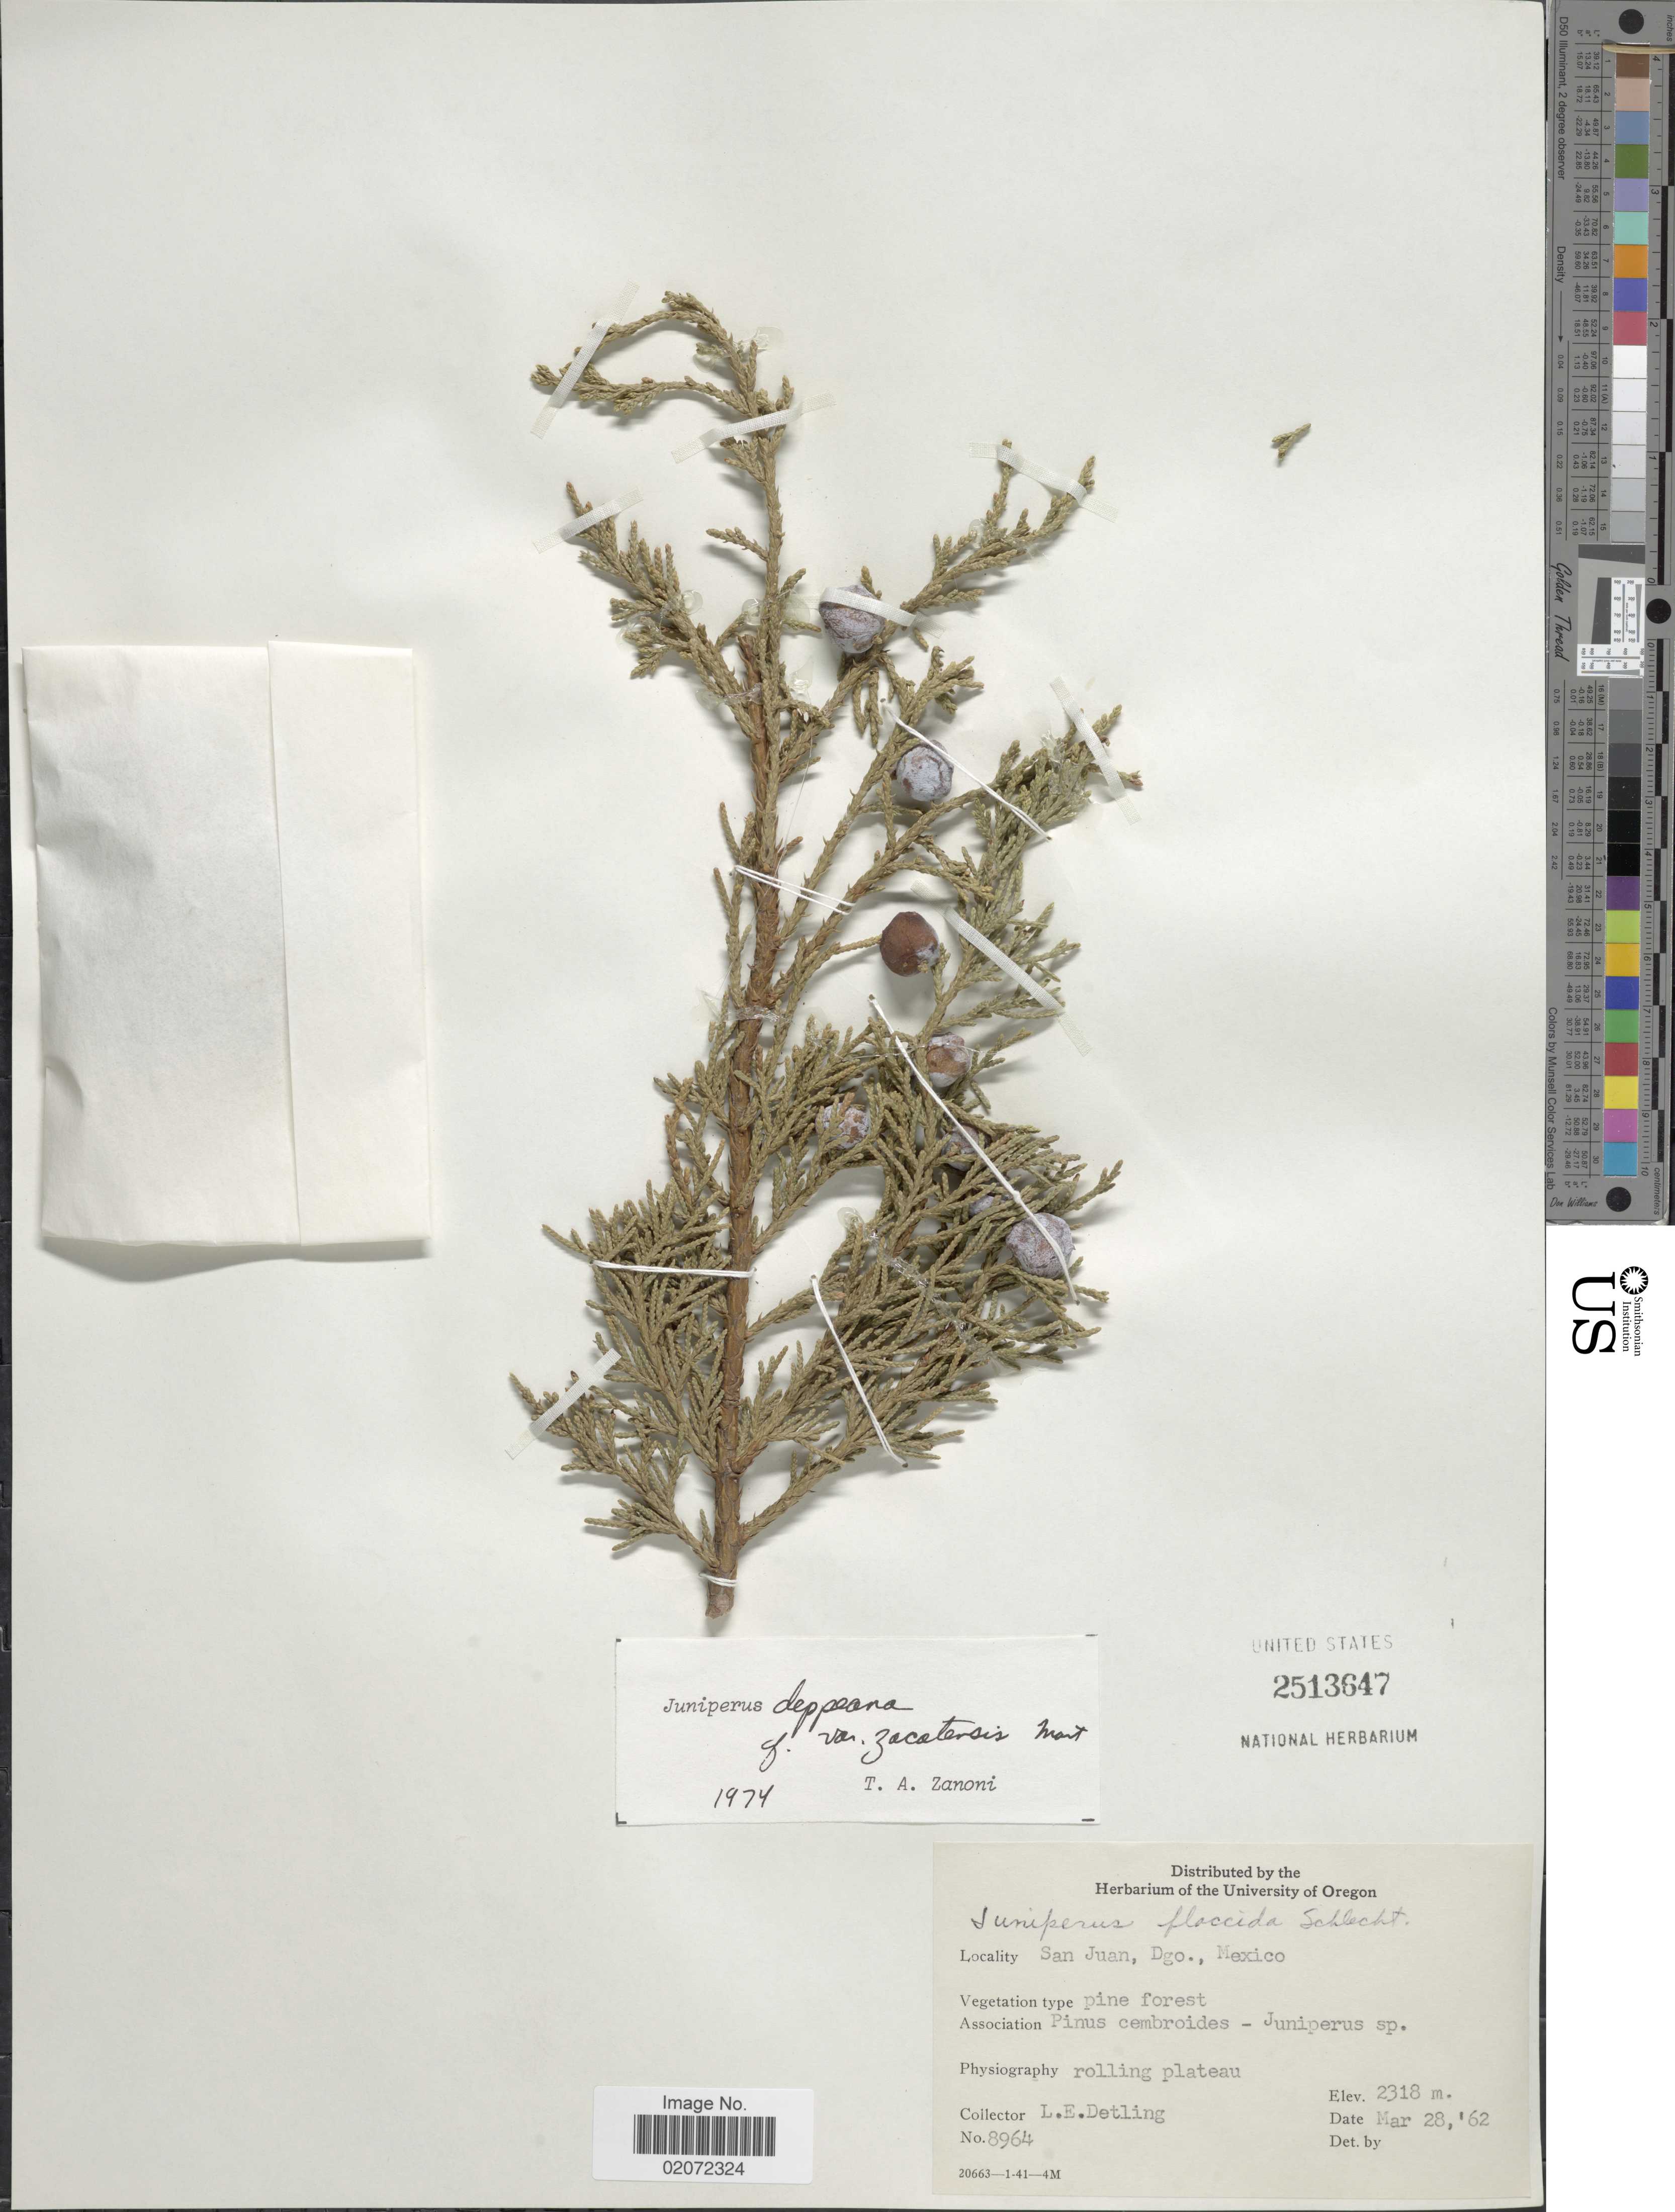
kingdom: Plantae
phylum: Tracheophyta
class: Pinopsida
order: Pinales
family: Cupressaceae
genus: Juniperus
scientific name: Juniperus deppeana var. zacatecensis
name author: Martínez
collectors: L. E. Detling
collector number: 8964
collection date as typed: Transcribed d/m/y: 28/3/62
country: Mexico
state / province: Durango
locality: San Juan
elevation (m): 2318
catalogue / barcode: US 2513647